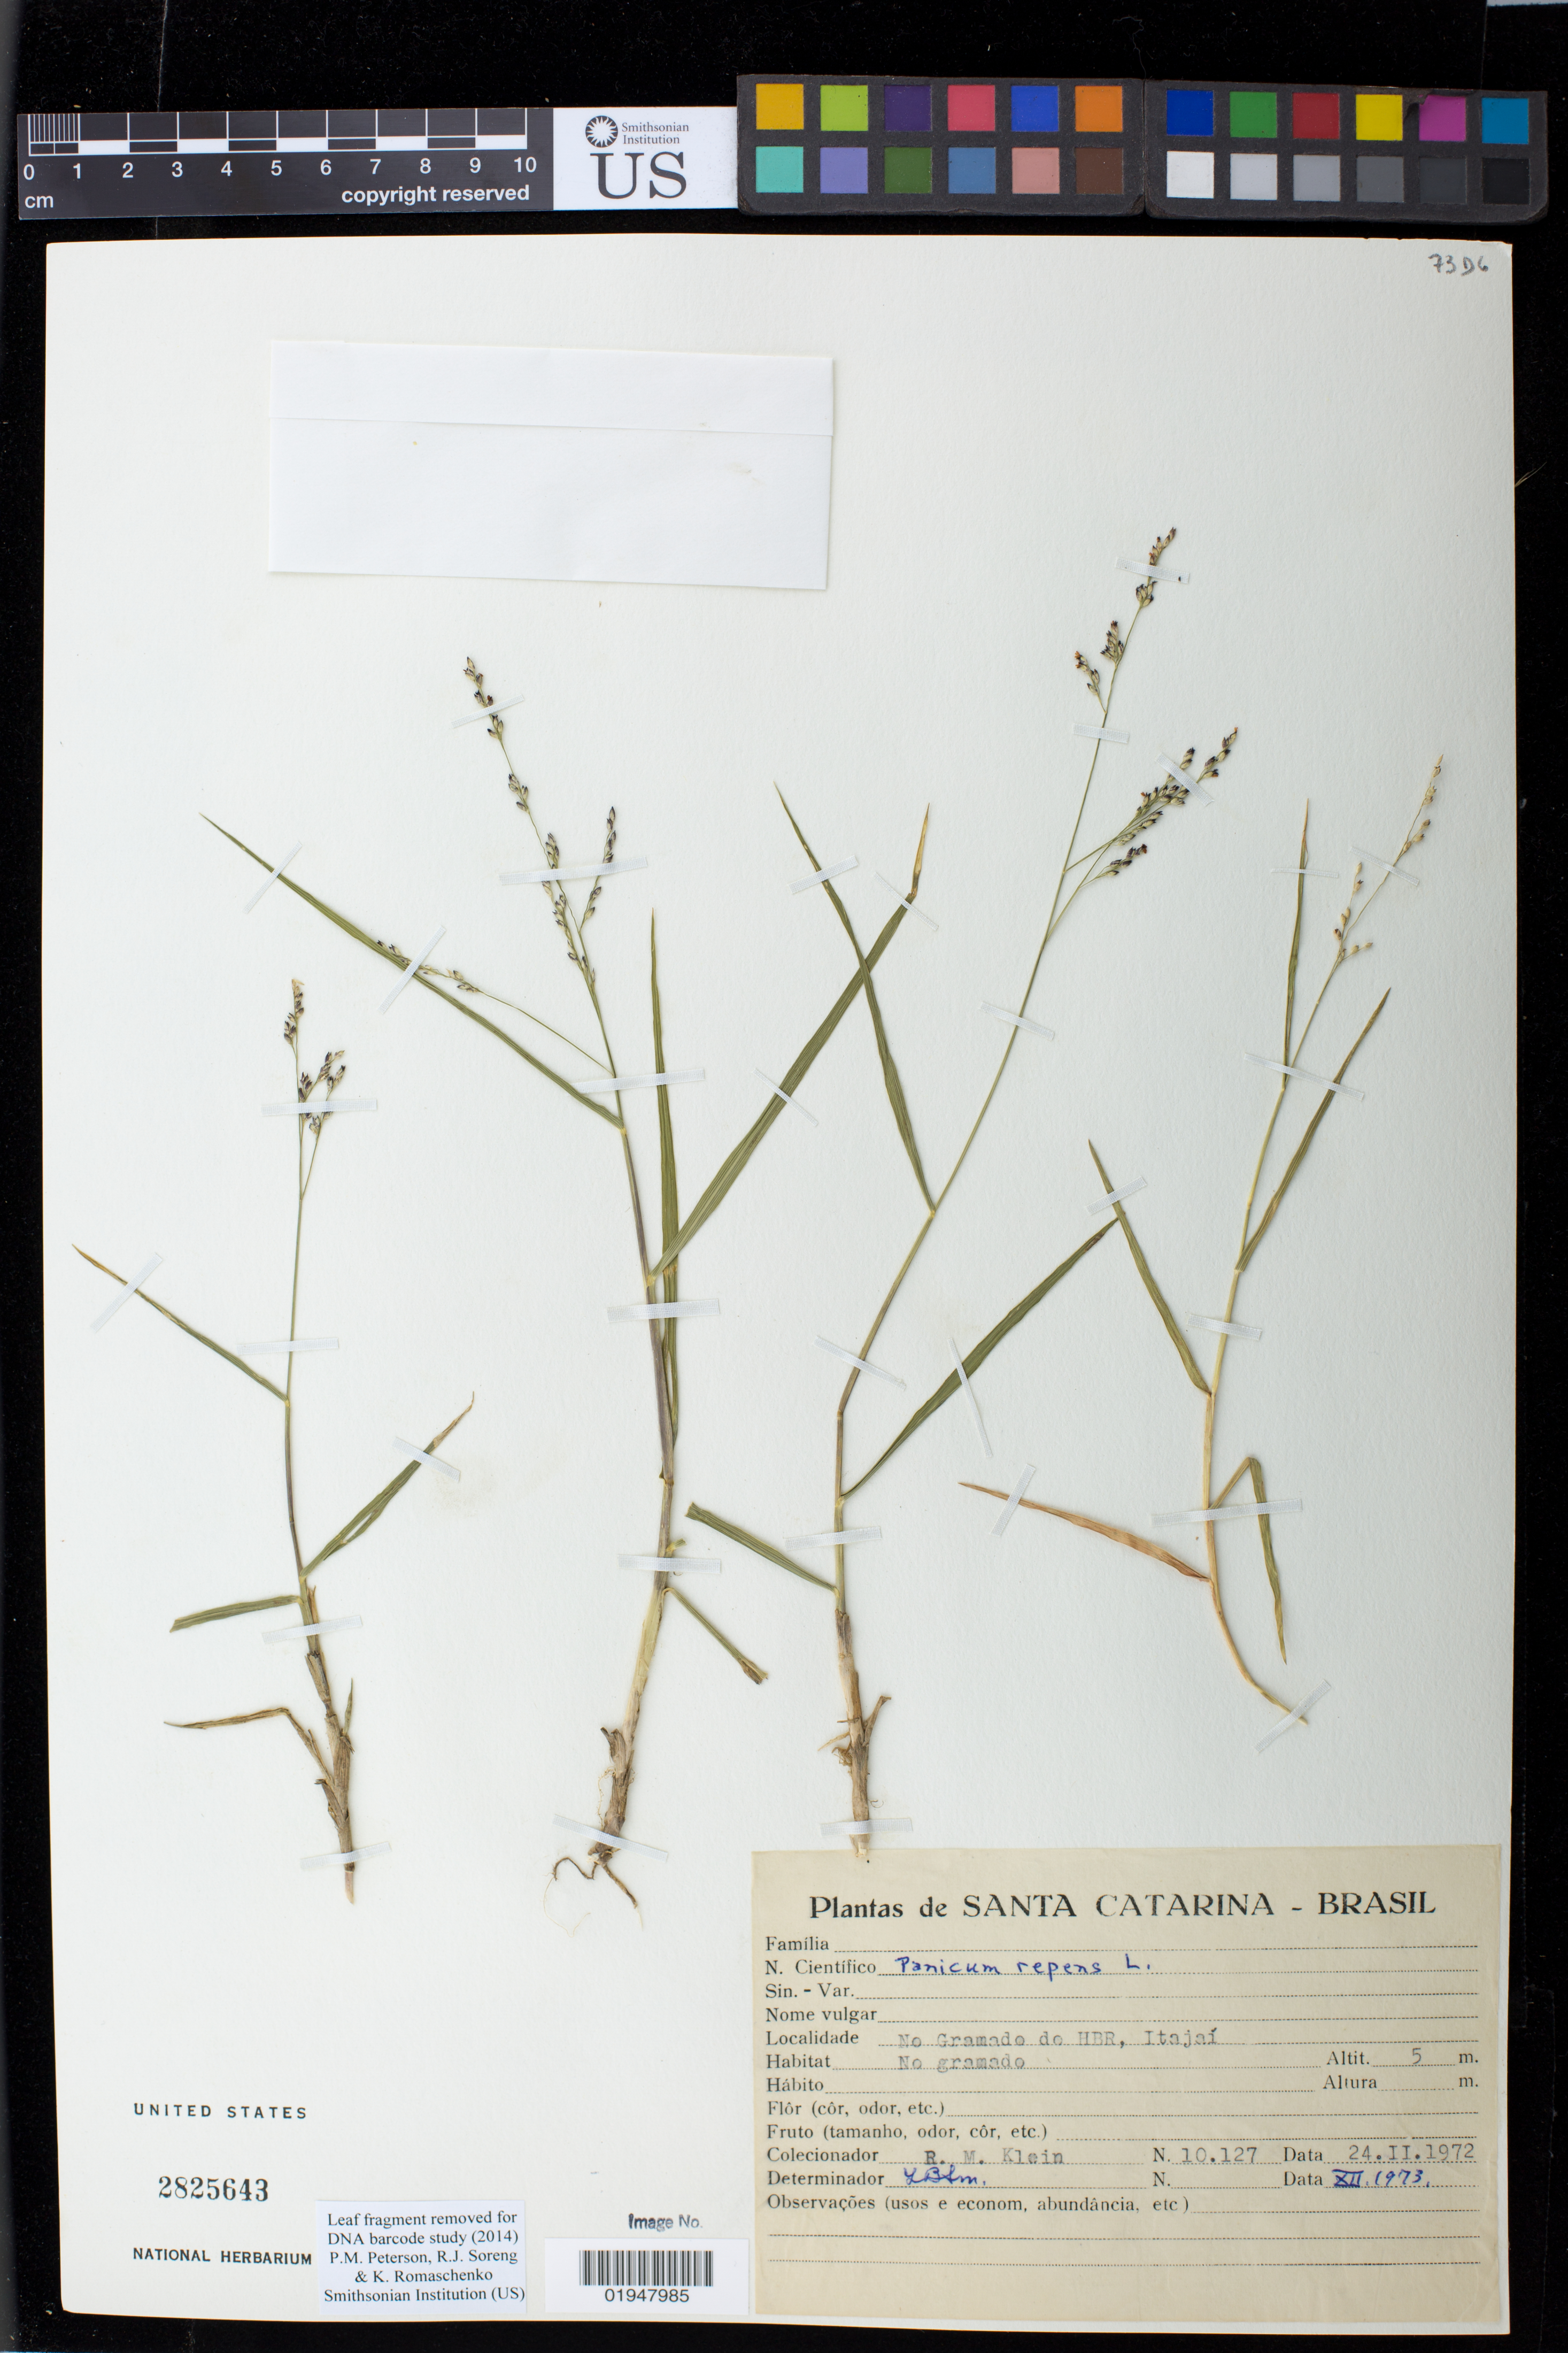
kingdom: Plantae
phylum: Tracheophyta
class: Liliopsida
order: Poales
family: Poaceae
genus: Panicum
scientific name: Panicum repens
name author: L.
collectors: R. M. Klein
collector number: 10127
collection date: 1972-02-24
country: Brazil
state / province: Santa Catarina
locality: No Gramado do HBR, Itajai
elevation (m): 5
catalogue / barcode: US 2825643